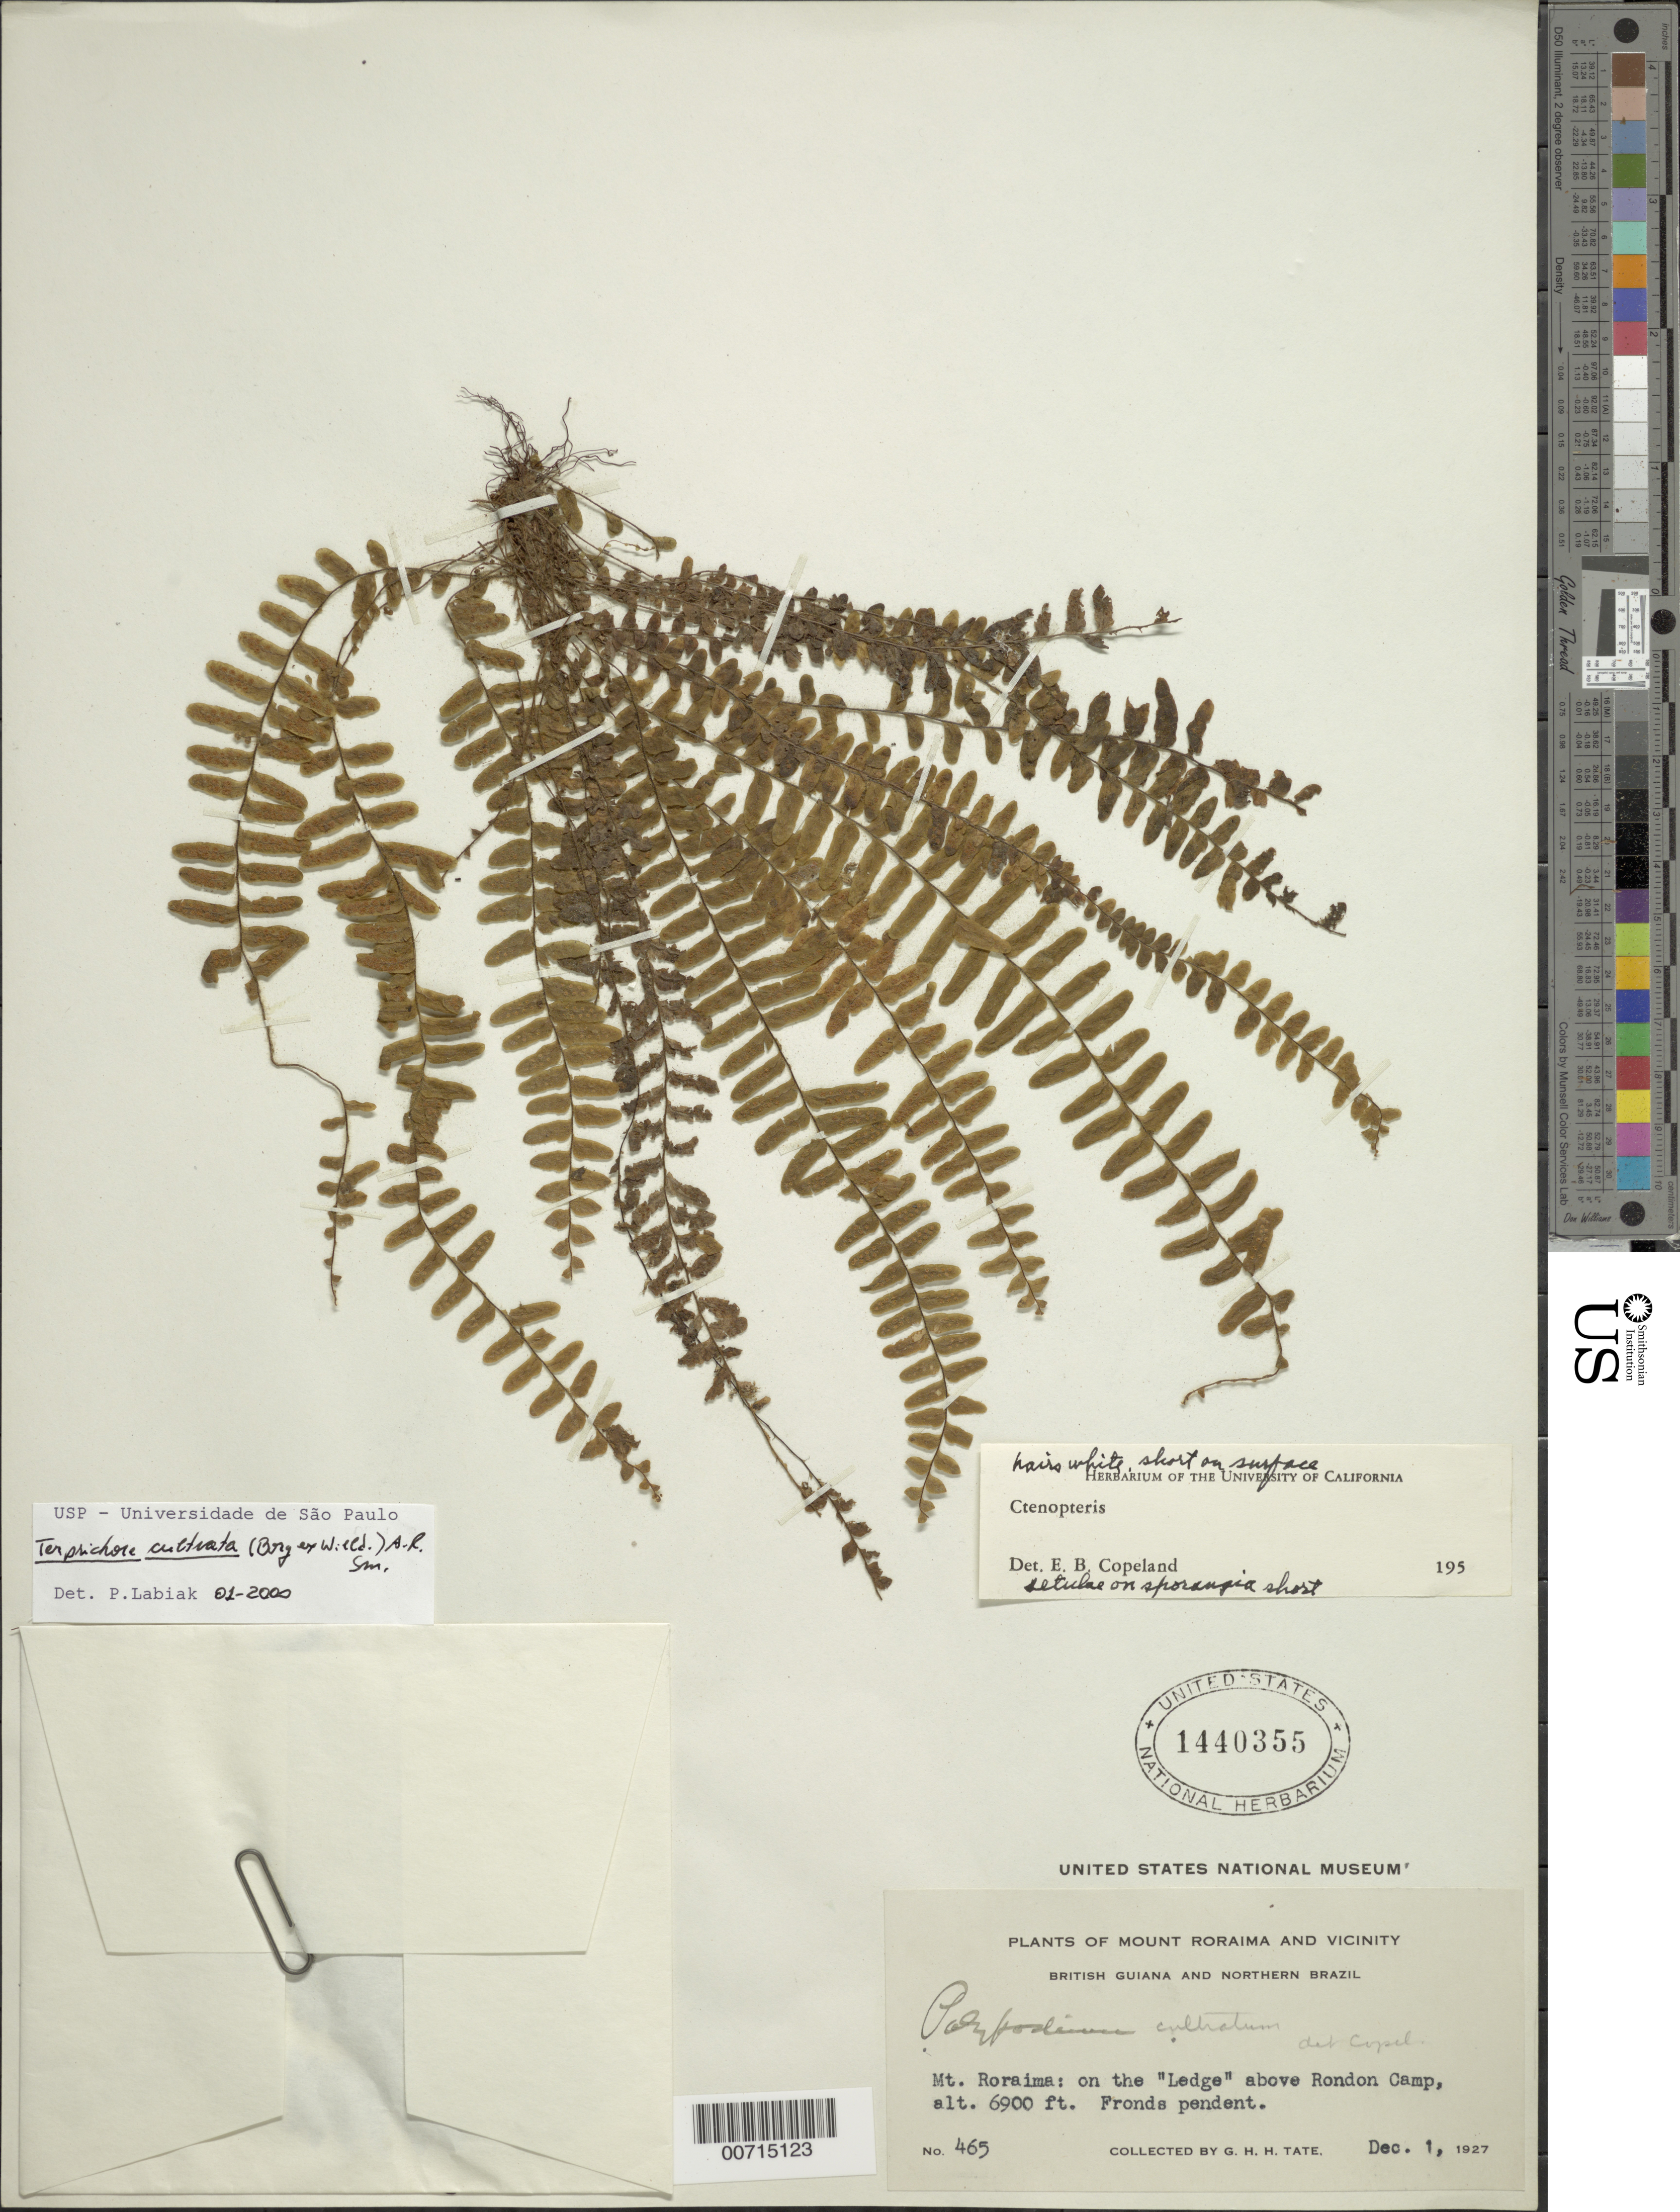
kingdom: Plantae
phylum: Tracheophyta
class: Polypodiopsida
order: Polypodiales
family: Polypodiaceae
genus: Terpsichore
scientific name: Terpsichore cultrata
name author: (Willd.) A.R. Sm.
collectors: G. H. H.Tate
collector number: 465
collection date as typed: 1-Dec-27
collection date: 1927-12-01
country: Guyana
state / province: Cuyuni-Mazaruni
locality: Mt. Roraima, Rondón Camp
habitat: Ledge above camp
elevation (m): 2103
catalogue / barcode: US 1440355